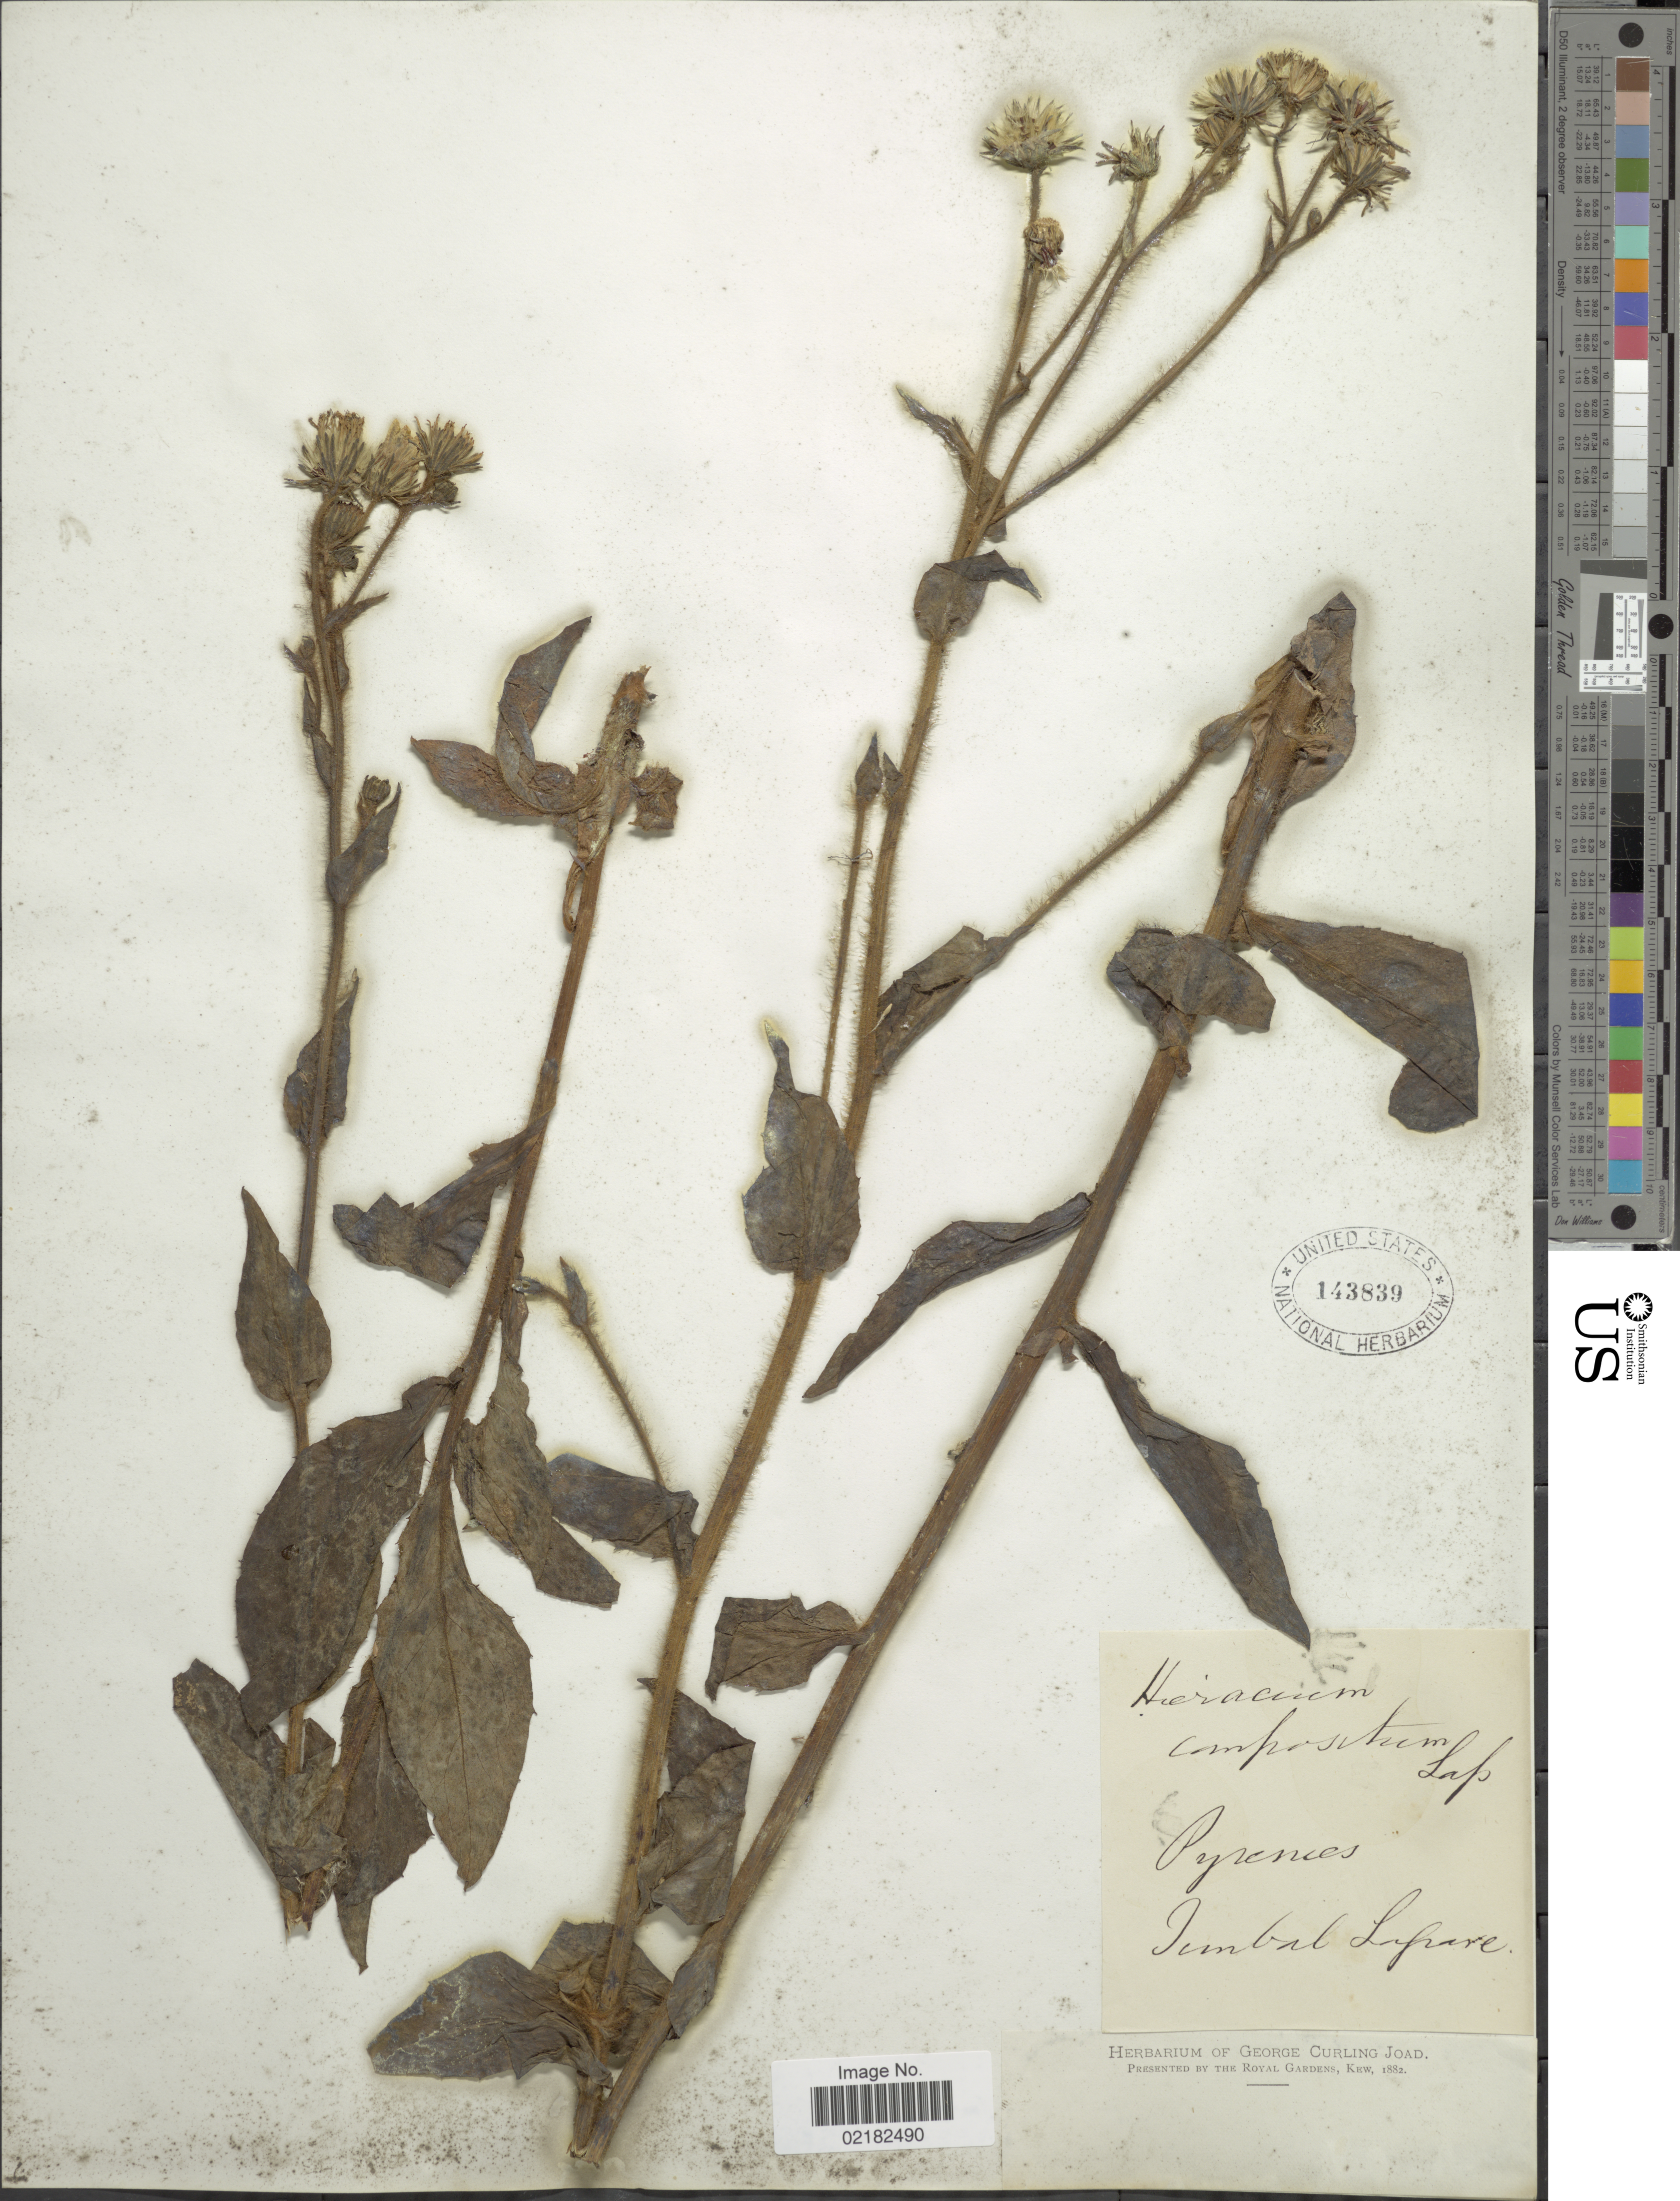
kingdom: Plantae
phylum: Tracheophyta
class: Magnoliopsida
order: Asterales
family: Asteraceae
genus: Hieracium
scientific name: Hieracium compositum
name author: Lapeyr.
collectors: ex herb. George Curling Joad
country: France / Spain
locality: Pyrenees, Imbal Lapare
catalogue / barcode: US 143839